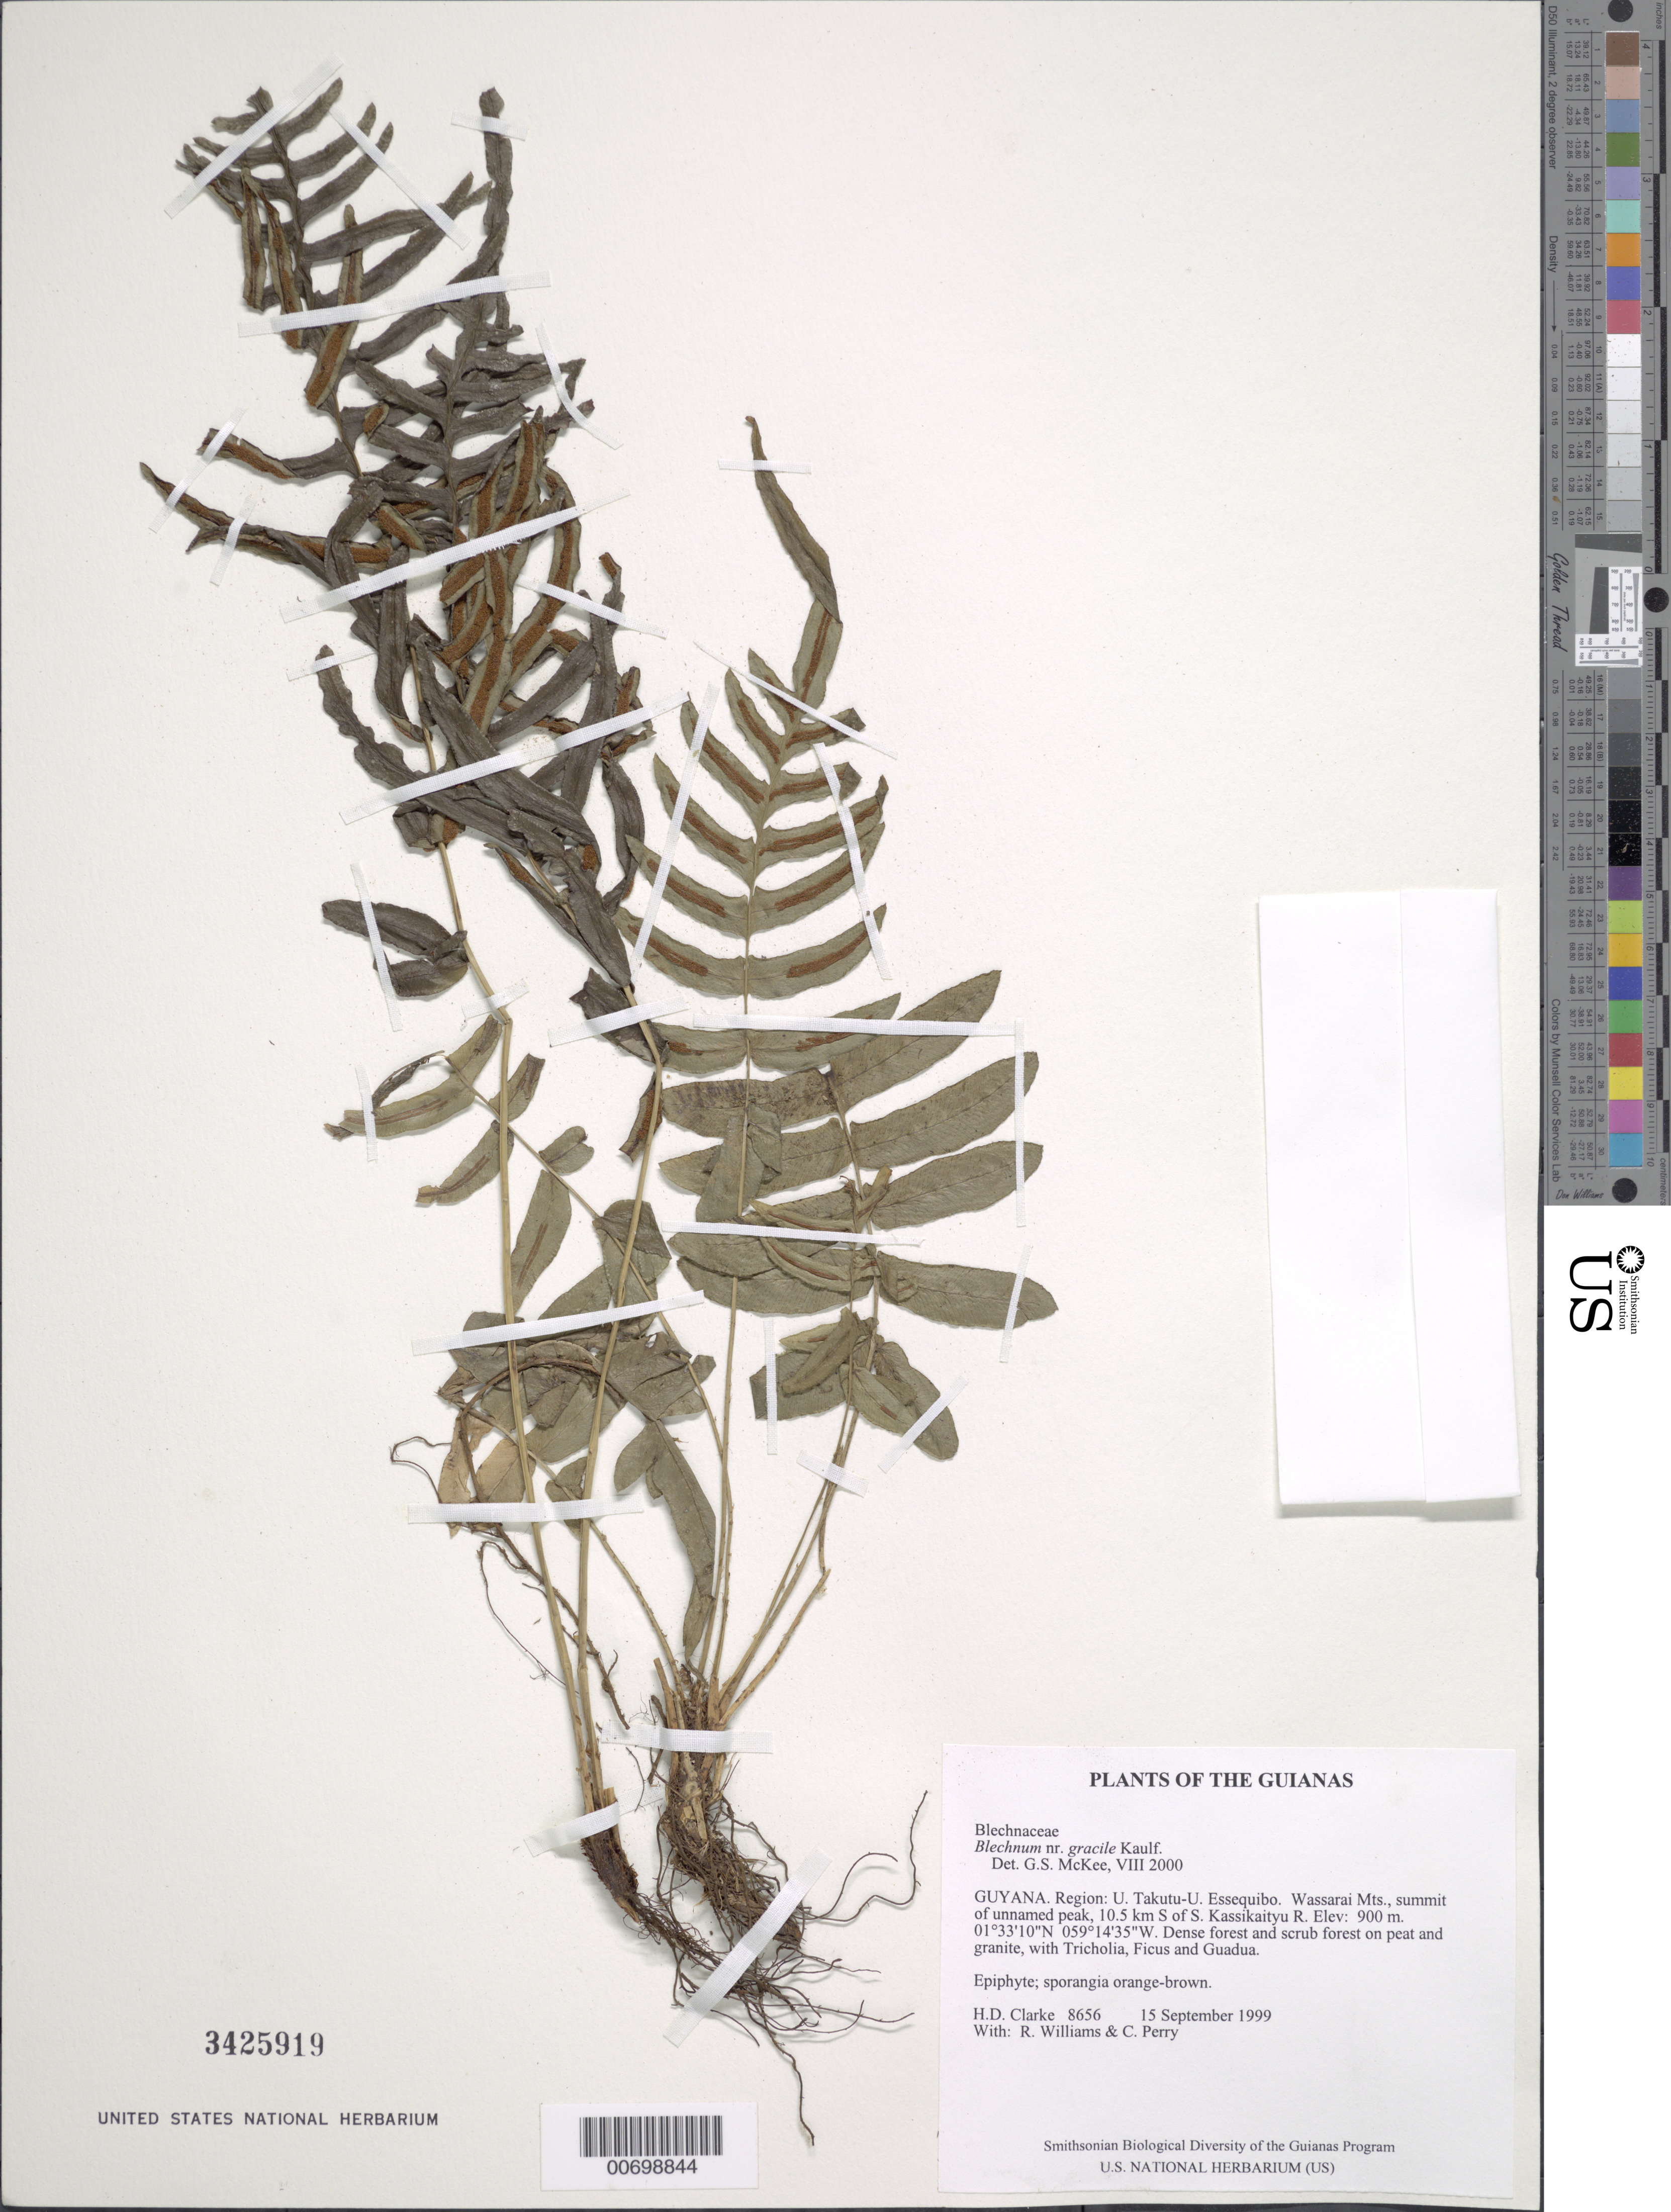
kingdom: Plantae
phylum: Tracheophyta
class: Polypodiopsida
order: Polypodiales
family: Blechnaceae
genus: Blechnum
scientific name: Blechnum gracile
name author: Kaulf.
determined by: McKee, G. S., (US), NMNH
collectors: H. D. Clarke, R. Williams & C. Perry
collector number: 8656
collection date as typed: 15 September 1999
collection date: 1999-09-15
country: Guyana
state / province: U. Takutu-U. Essequibo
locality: Wassarai Mts., summit of unnamed peak, 10.5 km S of S. Kassikaityu R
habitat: Dense forest and scrub forest on peat and granite, with Tricholia, Ficus and Guadua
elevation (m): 900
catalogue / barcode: US 3425919